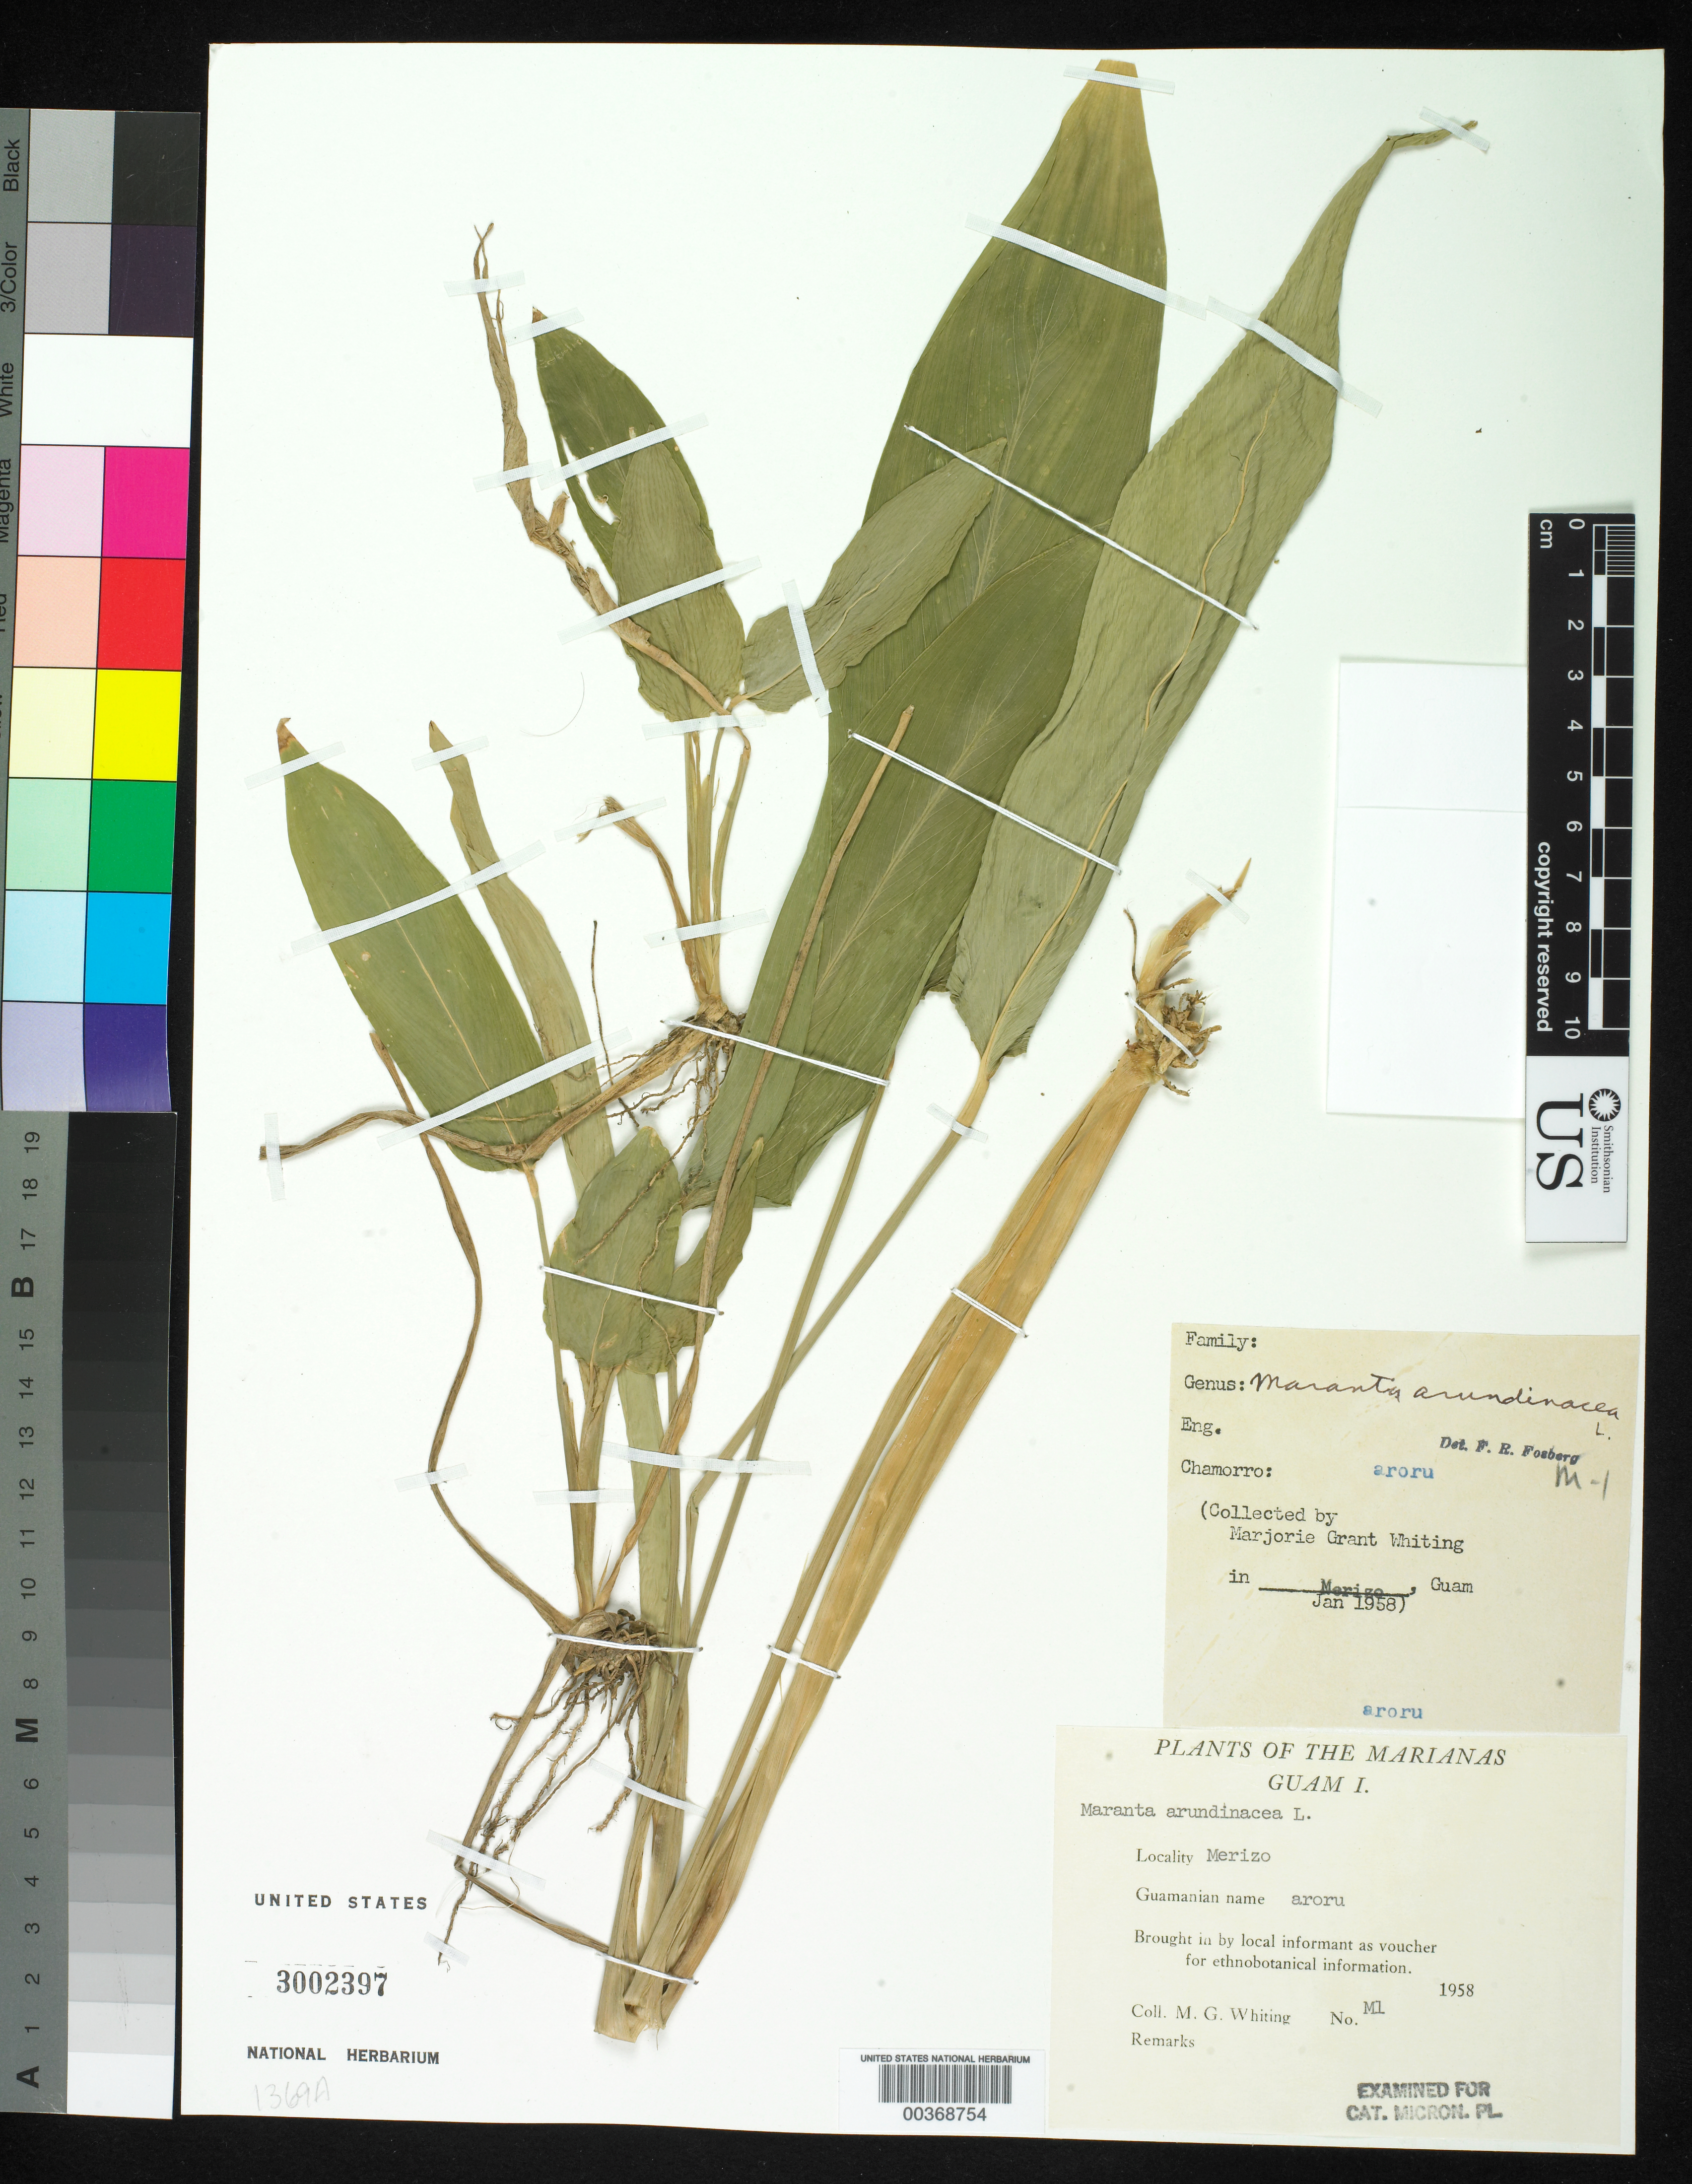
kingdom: Plantae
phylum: Tracheophyta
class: Liliopsida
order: Zingiberales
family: Marantaceae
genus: Maranta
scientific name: Maranta arundinacea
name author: L.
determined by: Fosberg, F. R.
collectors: M. Whiting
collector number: M1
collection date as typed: Jan 1958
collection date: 1958-01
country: Guam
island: Guam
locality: Merizo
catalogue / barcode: US 3002397